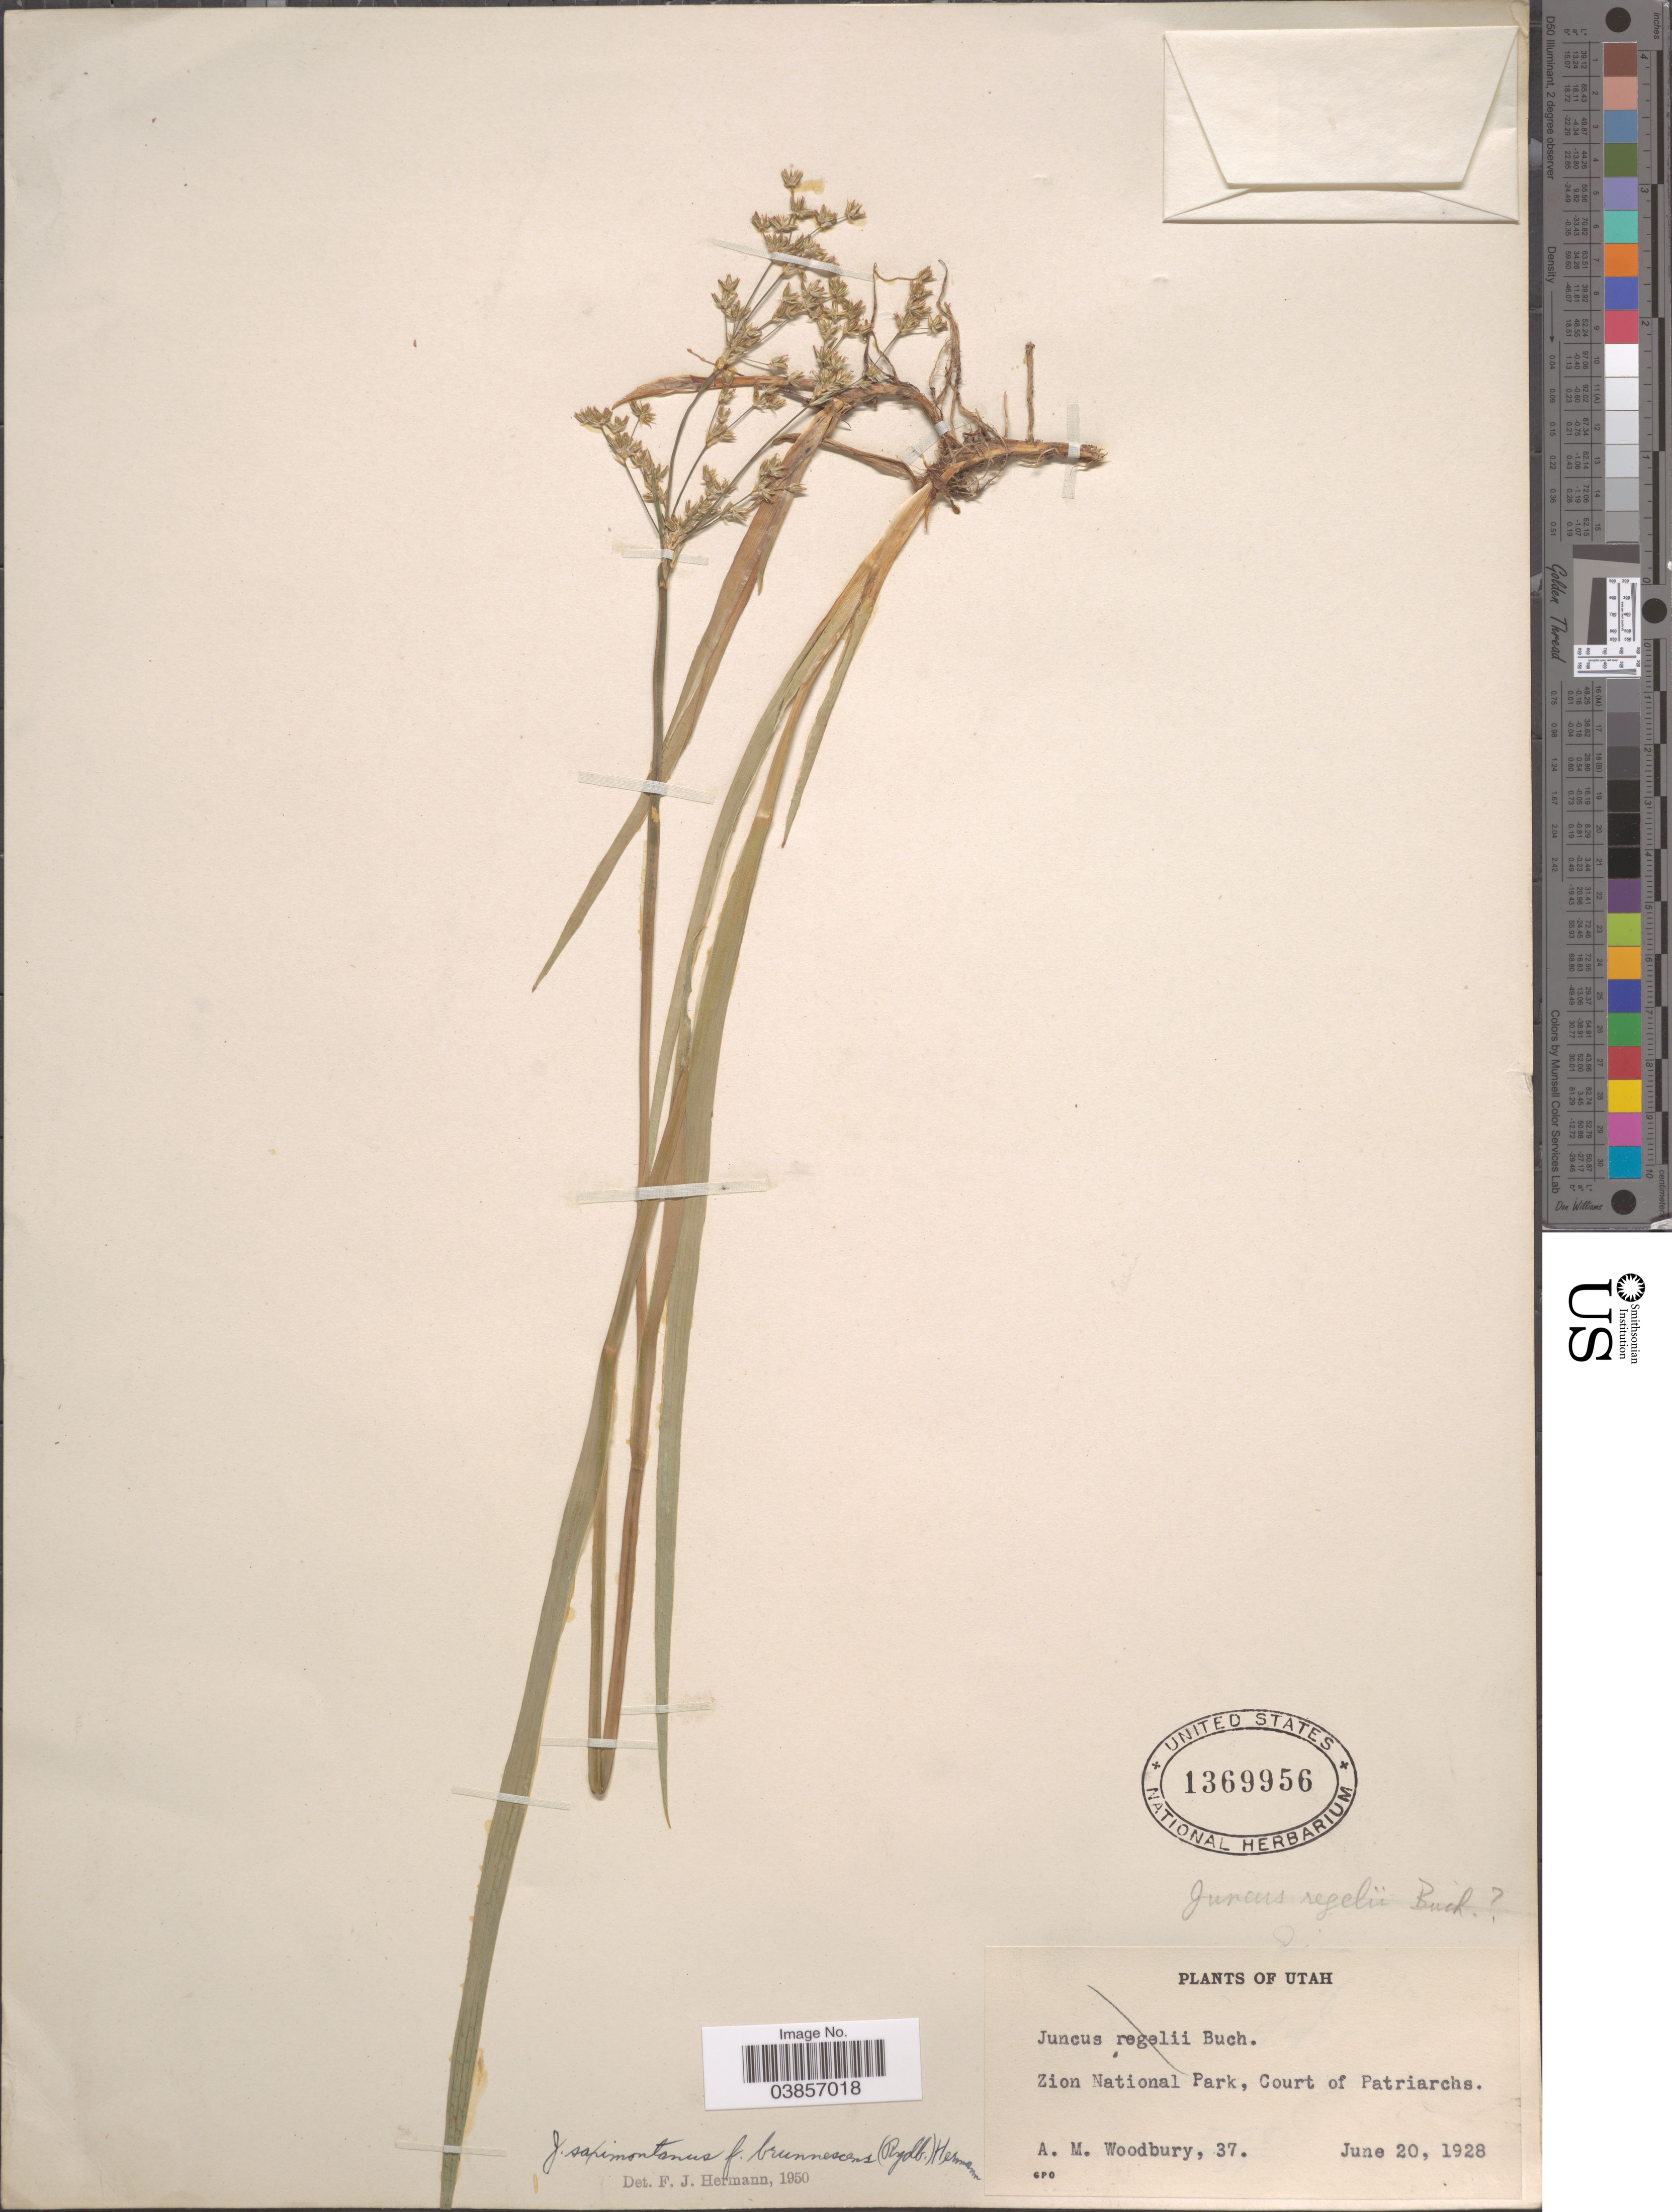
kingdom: Plantae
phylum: Tracheophyta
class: Liliopsida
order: Poales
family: Juncaceae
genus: Juncus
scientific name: Juncus saximontanus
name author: A. Nelson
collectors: A. M. Woodbury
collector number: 37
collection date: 1928-06-20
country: United States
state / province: Utah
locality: Zion National Park, Court of Patriarchs.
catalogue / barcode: US 1369956